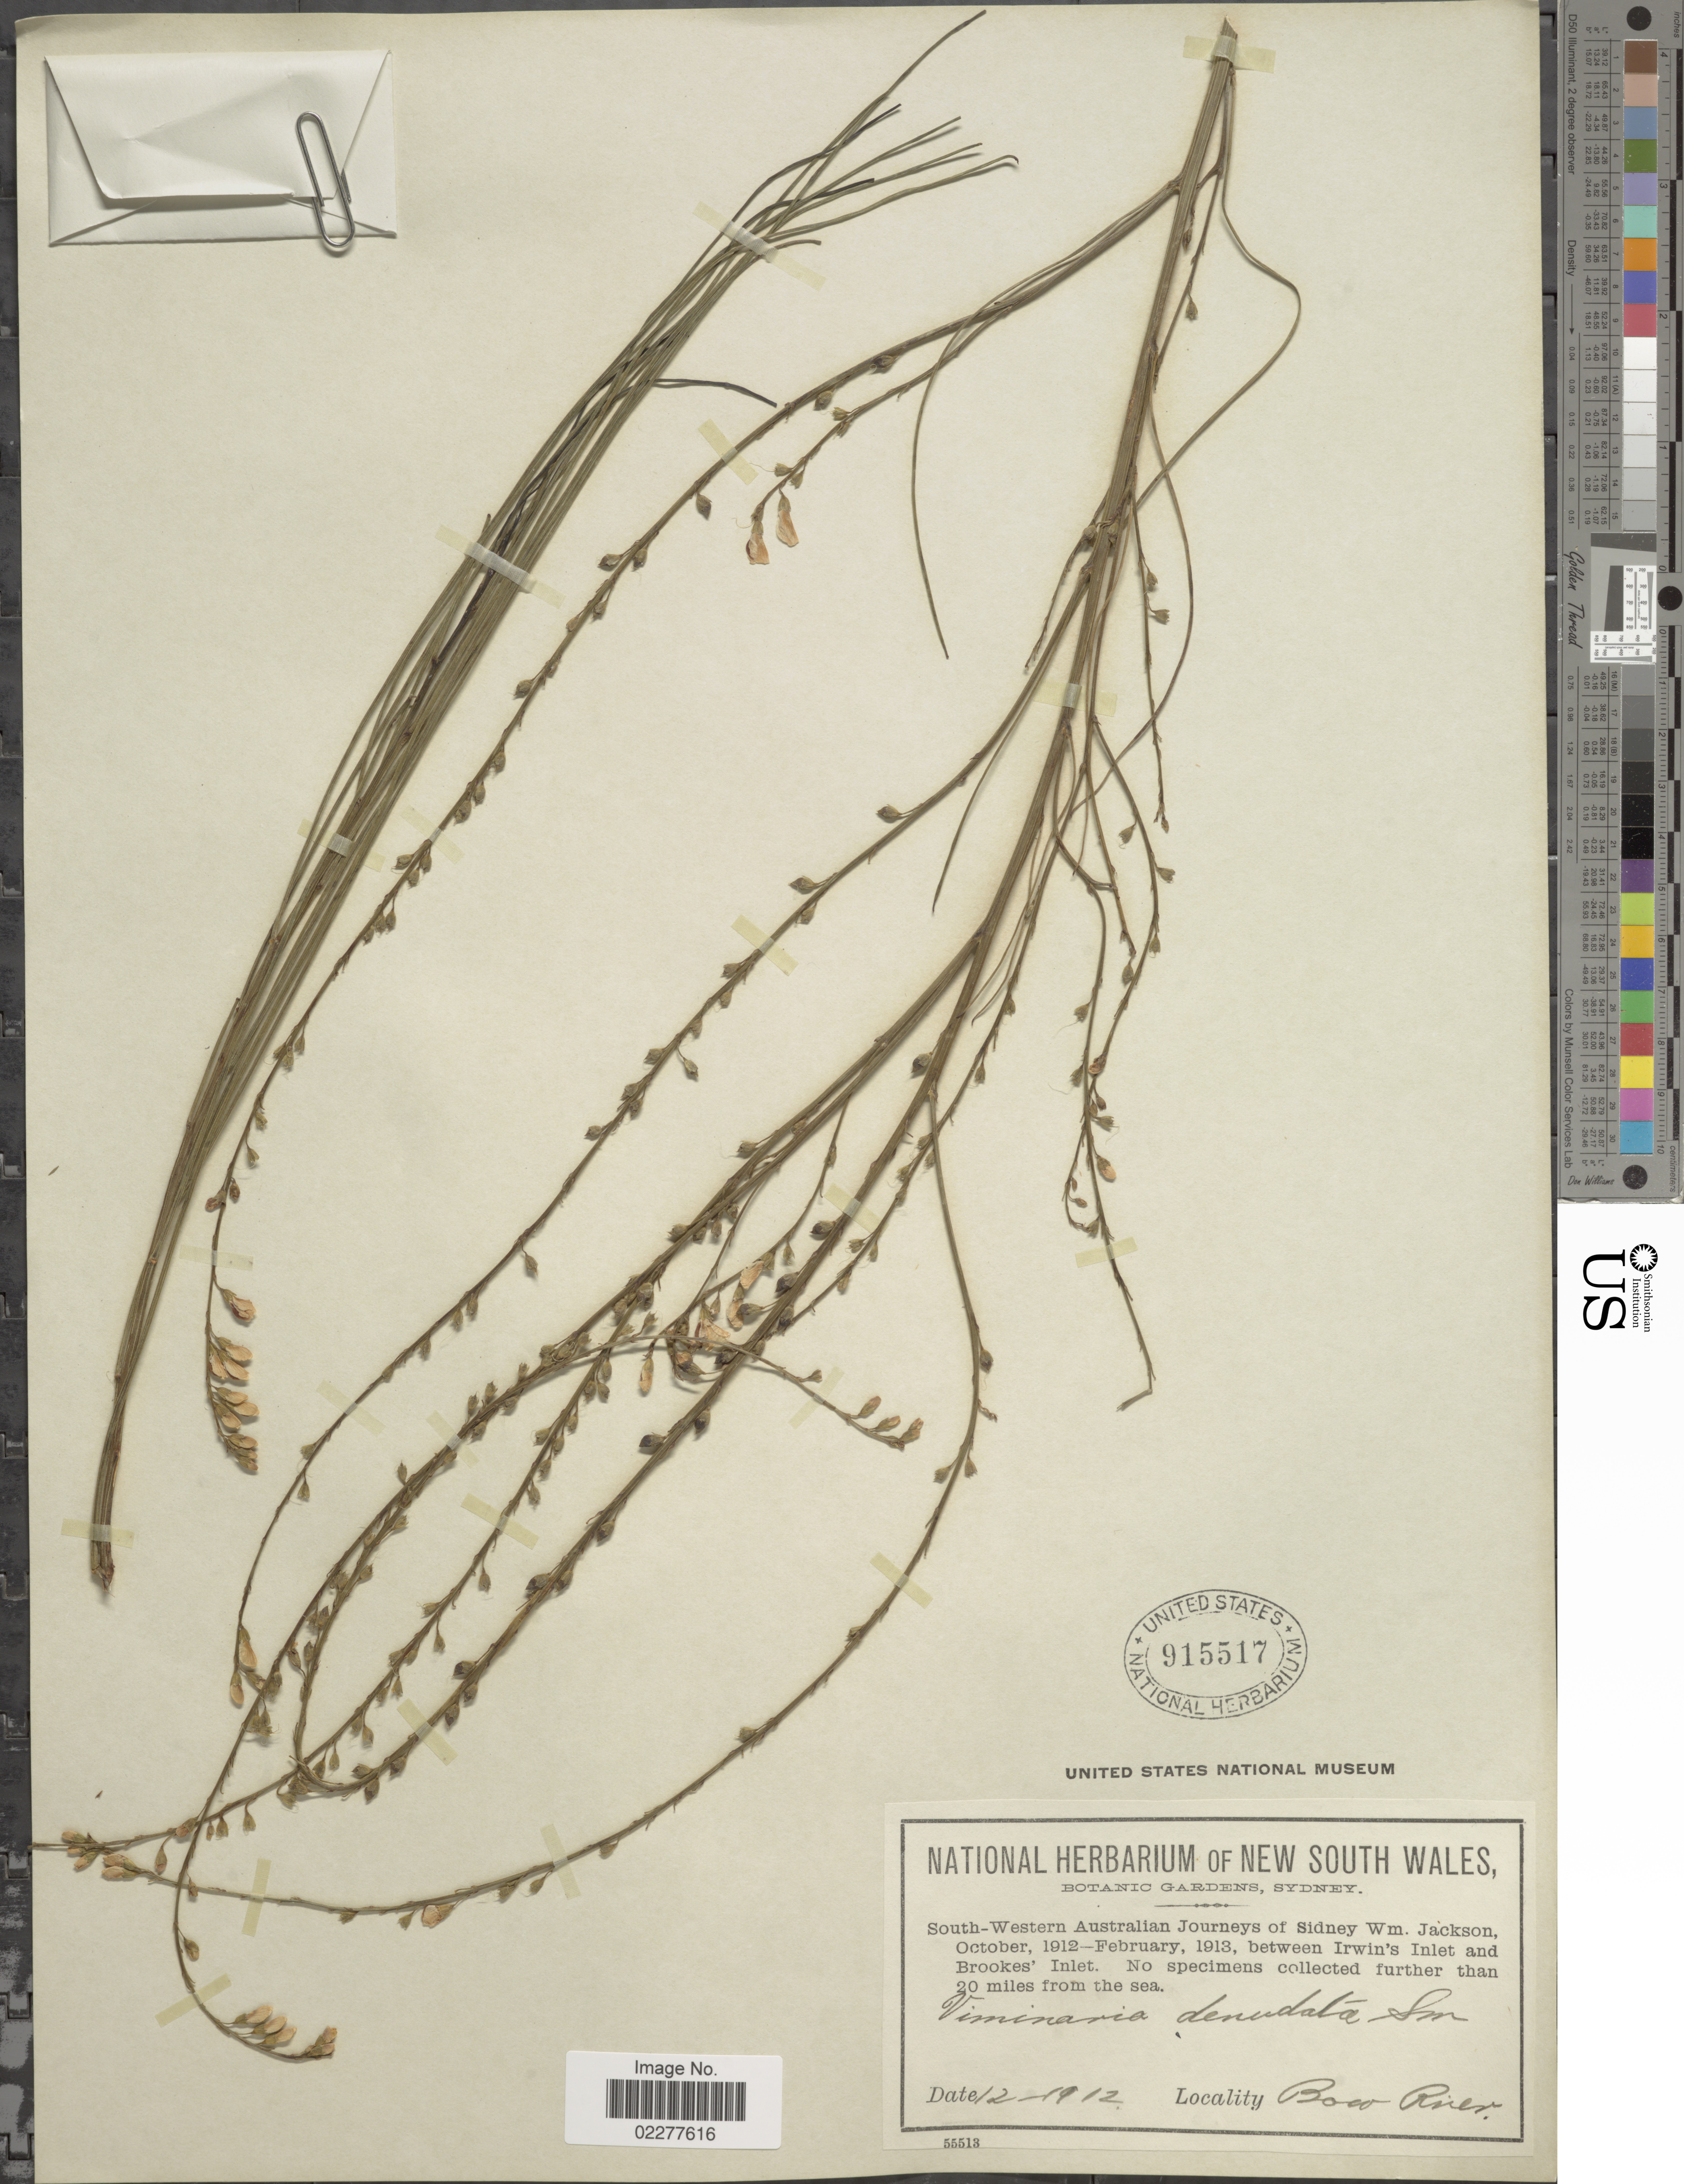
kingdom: Plantae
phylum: Tracheophyta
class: Magnoliopsida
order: Fabales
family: Fabaceae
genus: Viminaria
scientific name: Viminaria denudata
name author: Sm.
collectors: Jackson, S. W.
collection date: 1912-12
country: Australia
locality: Between Irwin's Inlet and Brookes' Inlet. No specimens collected further than 20 miles from the sea, [unsure placement] Bow River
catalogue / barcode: US 915517